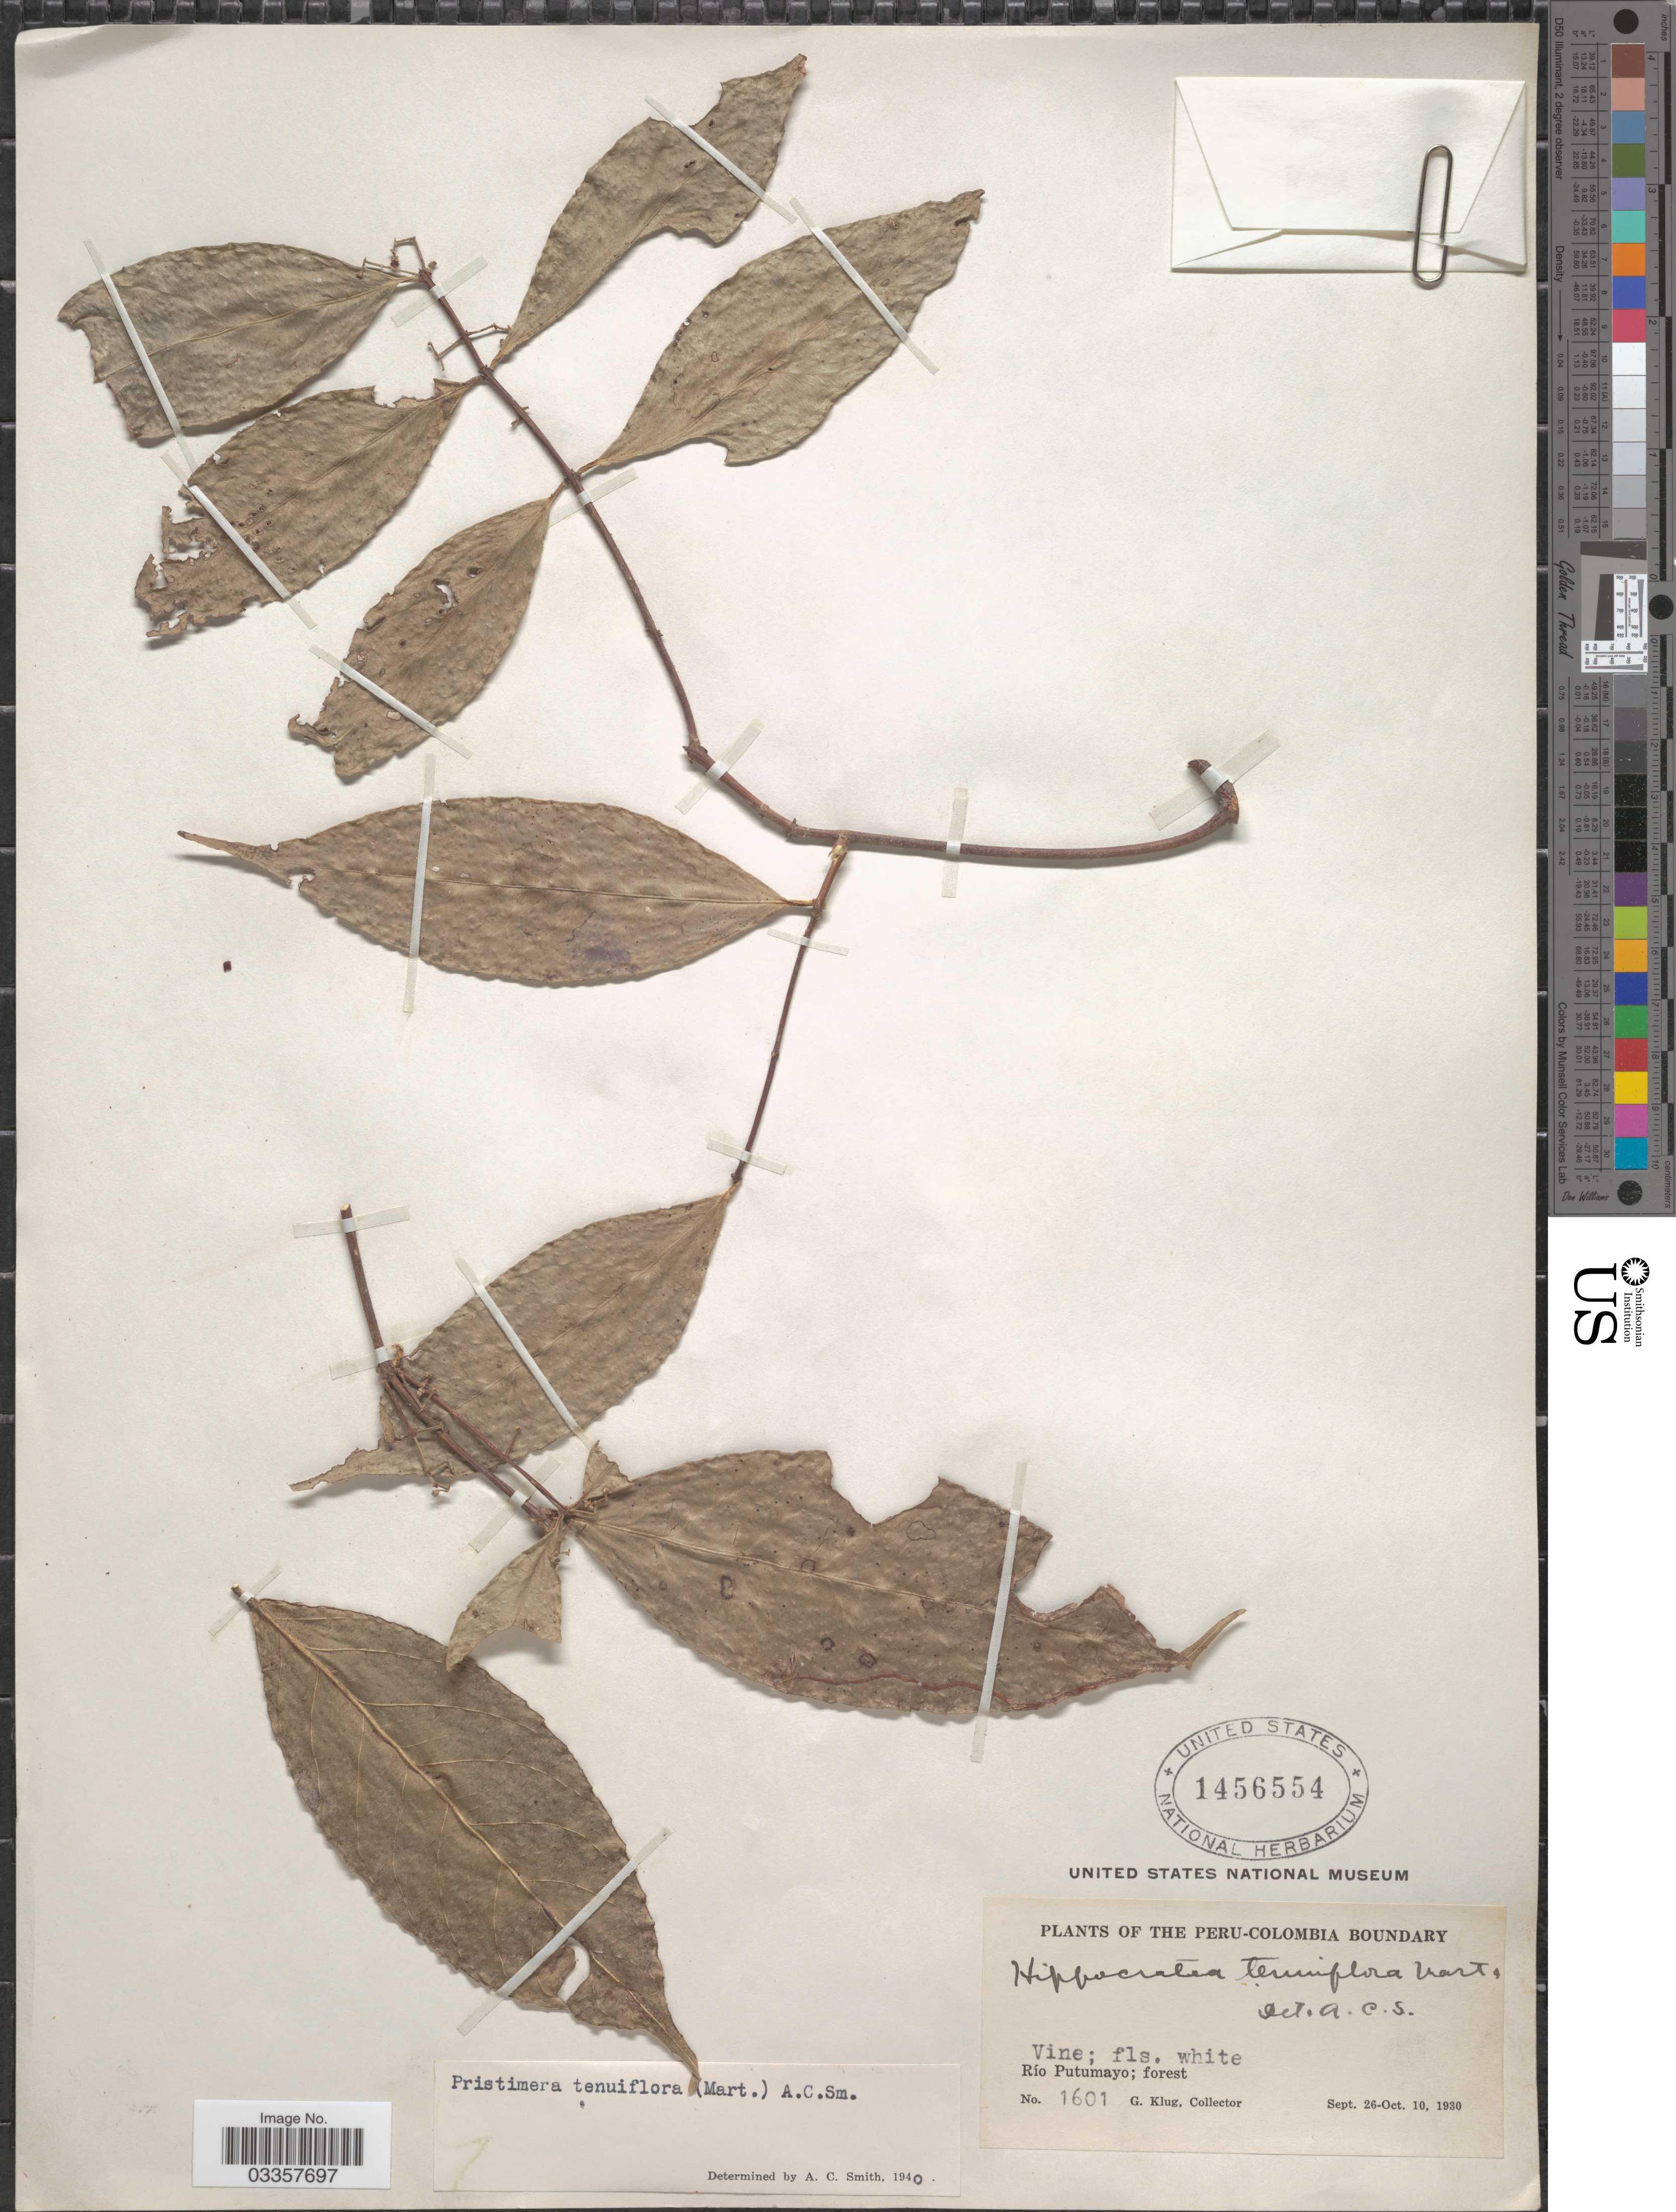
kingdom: Plantae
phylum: Tracheophyta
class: Magnoliopsida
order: Celastrales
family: Celastraceae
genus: Pristimera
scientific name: Pristimera tenuiflora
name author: (Mart. ex Peyr.) A.C. Sm.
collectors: G. Klug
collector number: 1601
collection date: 1930-09-26/1930-10-10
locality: The Peru-Colombia Boundary. Rio Putumayo.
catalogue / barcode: US 1456554